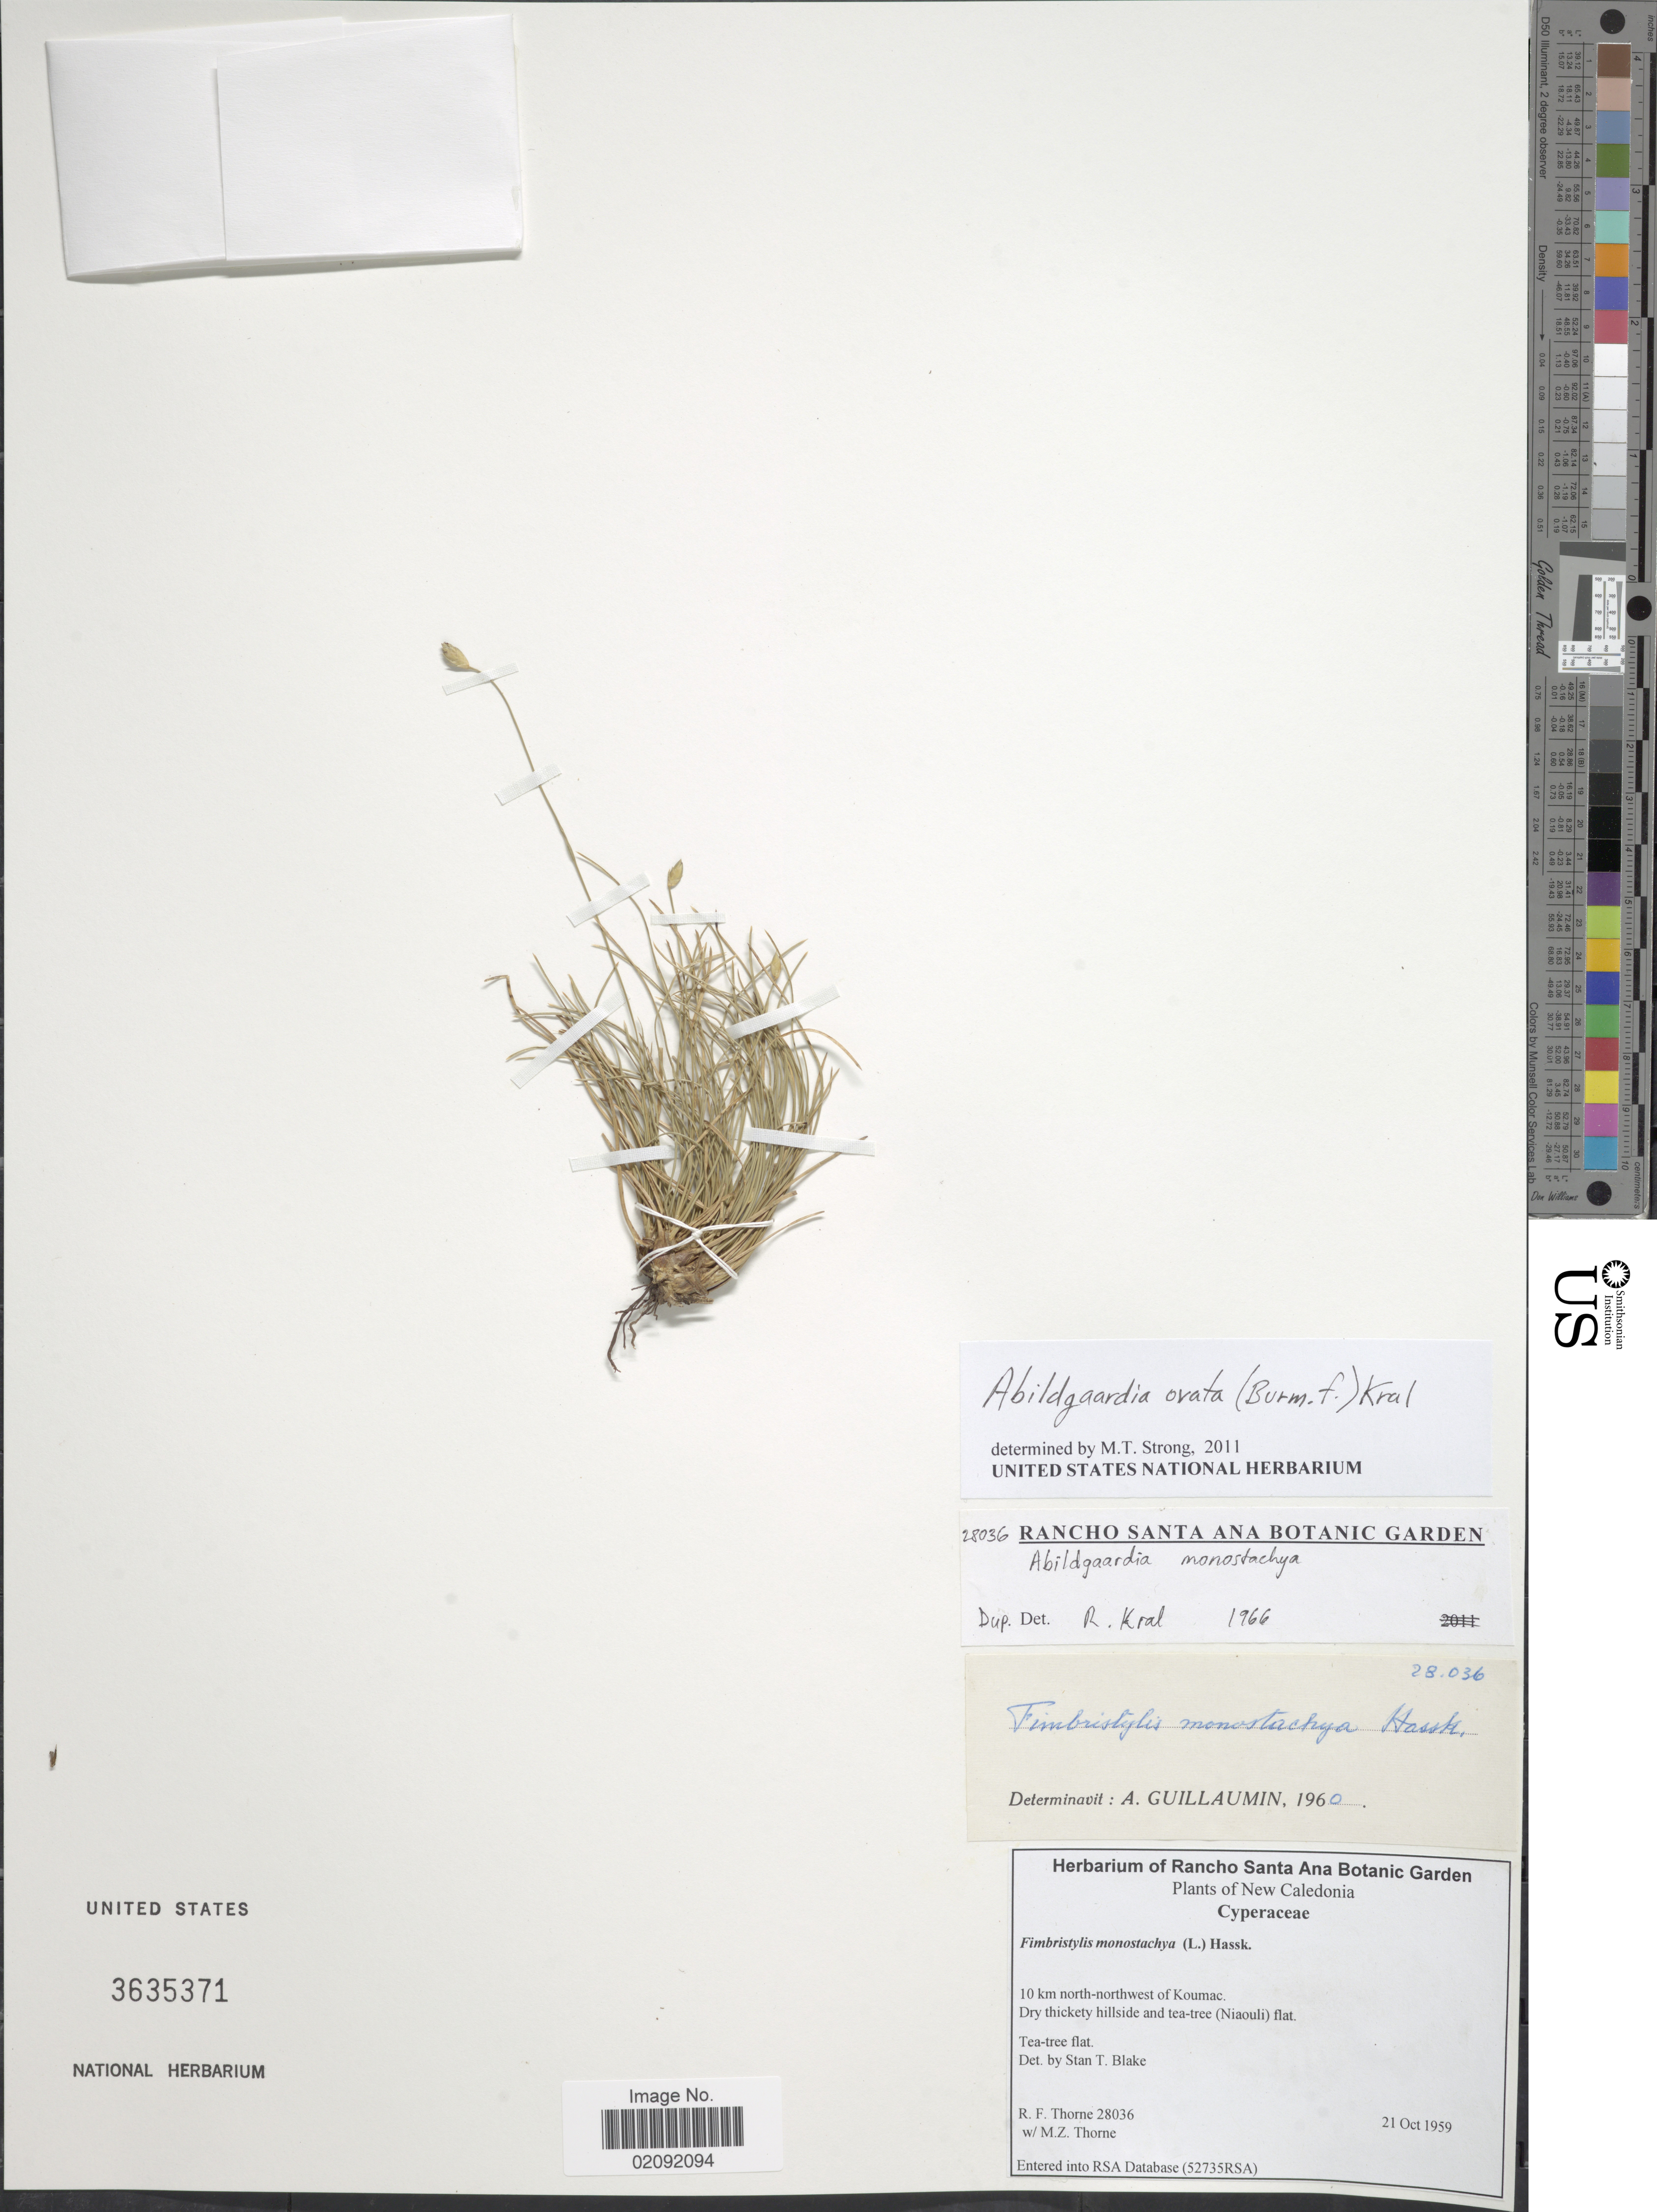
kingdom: Plantae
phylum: Tracheophyta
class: Liliopsida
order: Poales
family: Cyperaceae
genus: Abildgaardia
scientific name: Abildgaardia ovata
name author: (Burm. f.) Kral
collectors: R. F. Thorne & M. Thorne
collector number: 28036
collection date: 1959-10-21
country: New Caledonia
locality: New Caledonia, 10 km north-northwest of Koumac, dry thicket hillside and tea-tree (Niaouli) flat.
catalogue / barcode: US 3635371